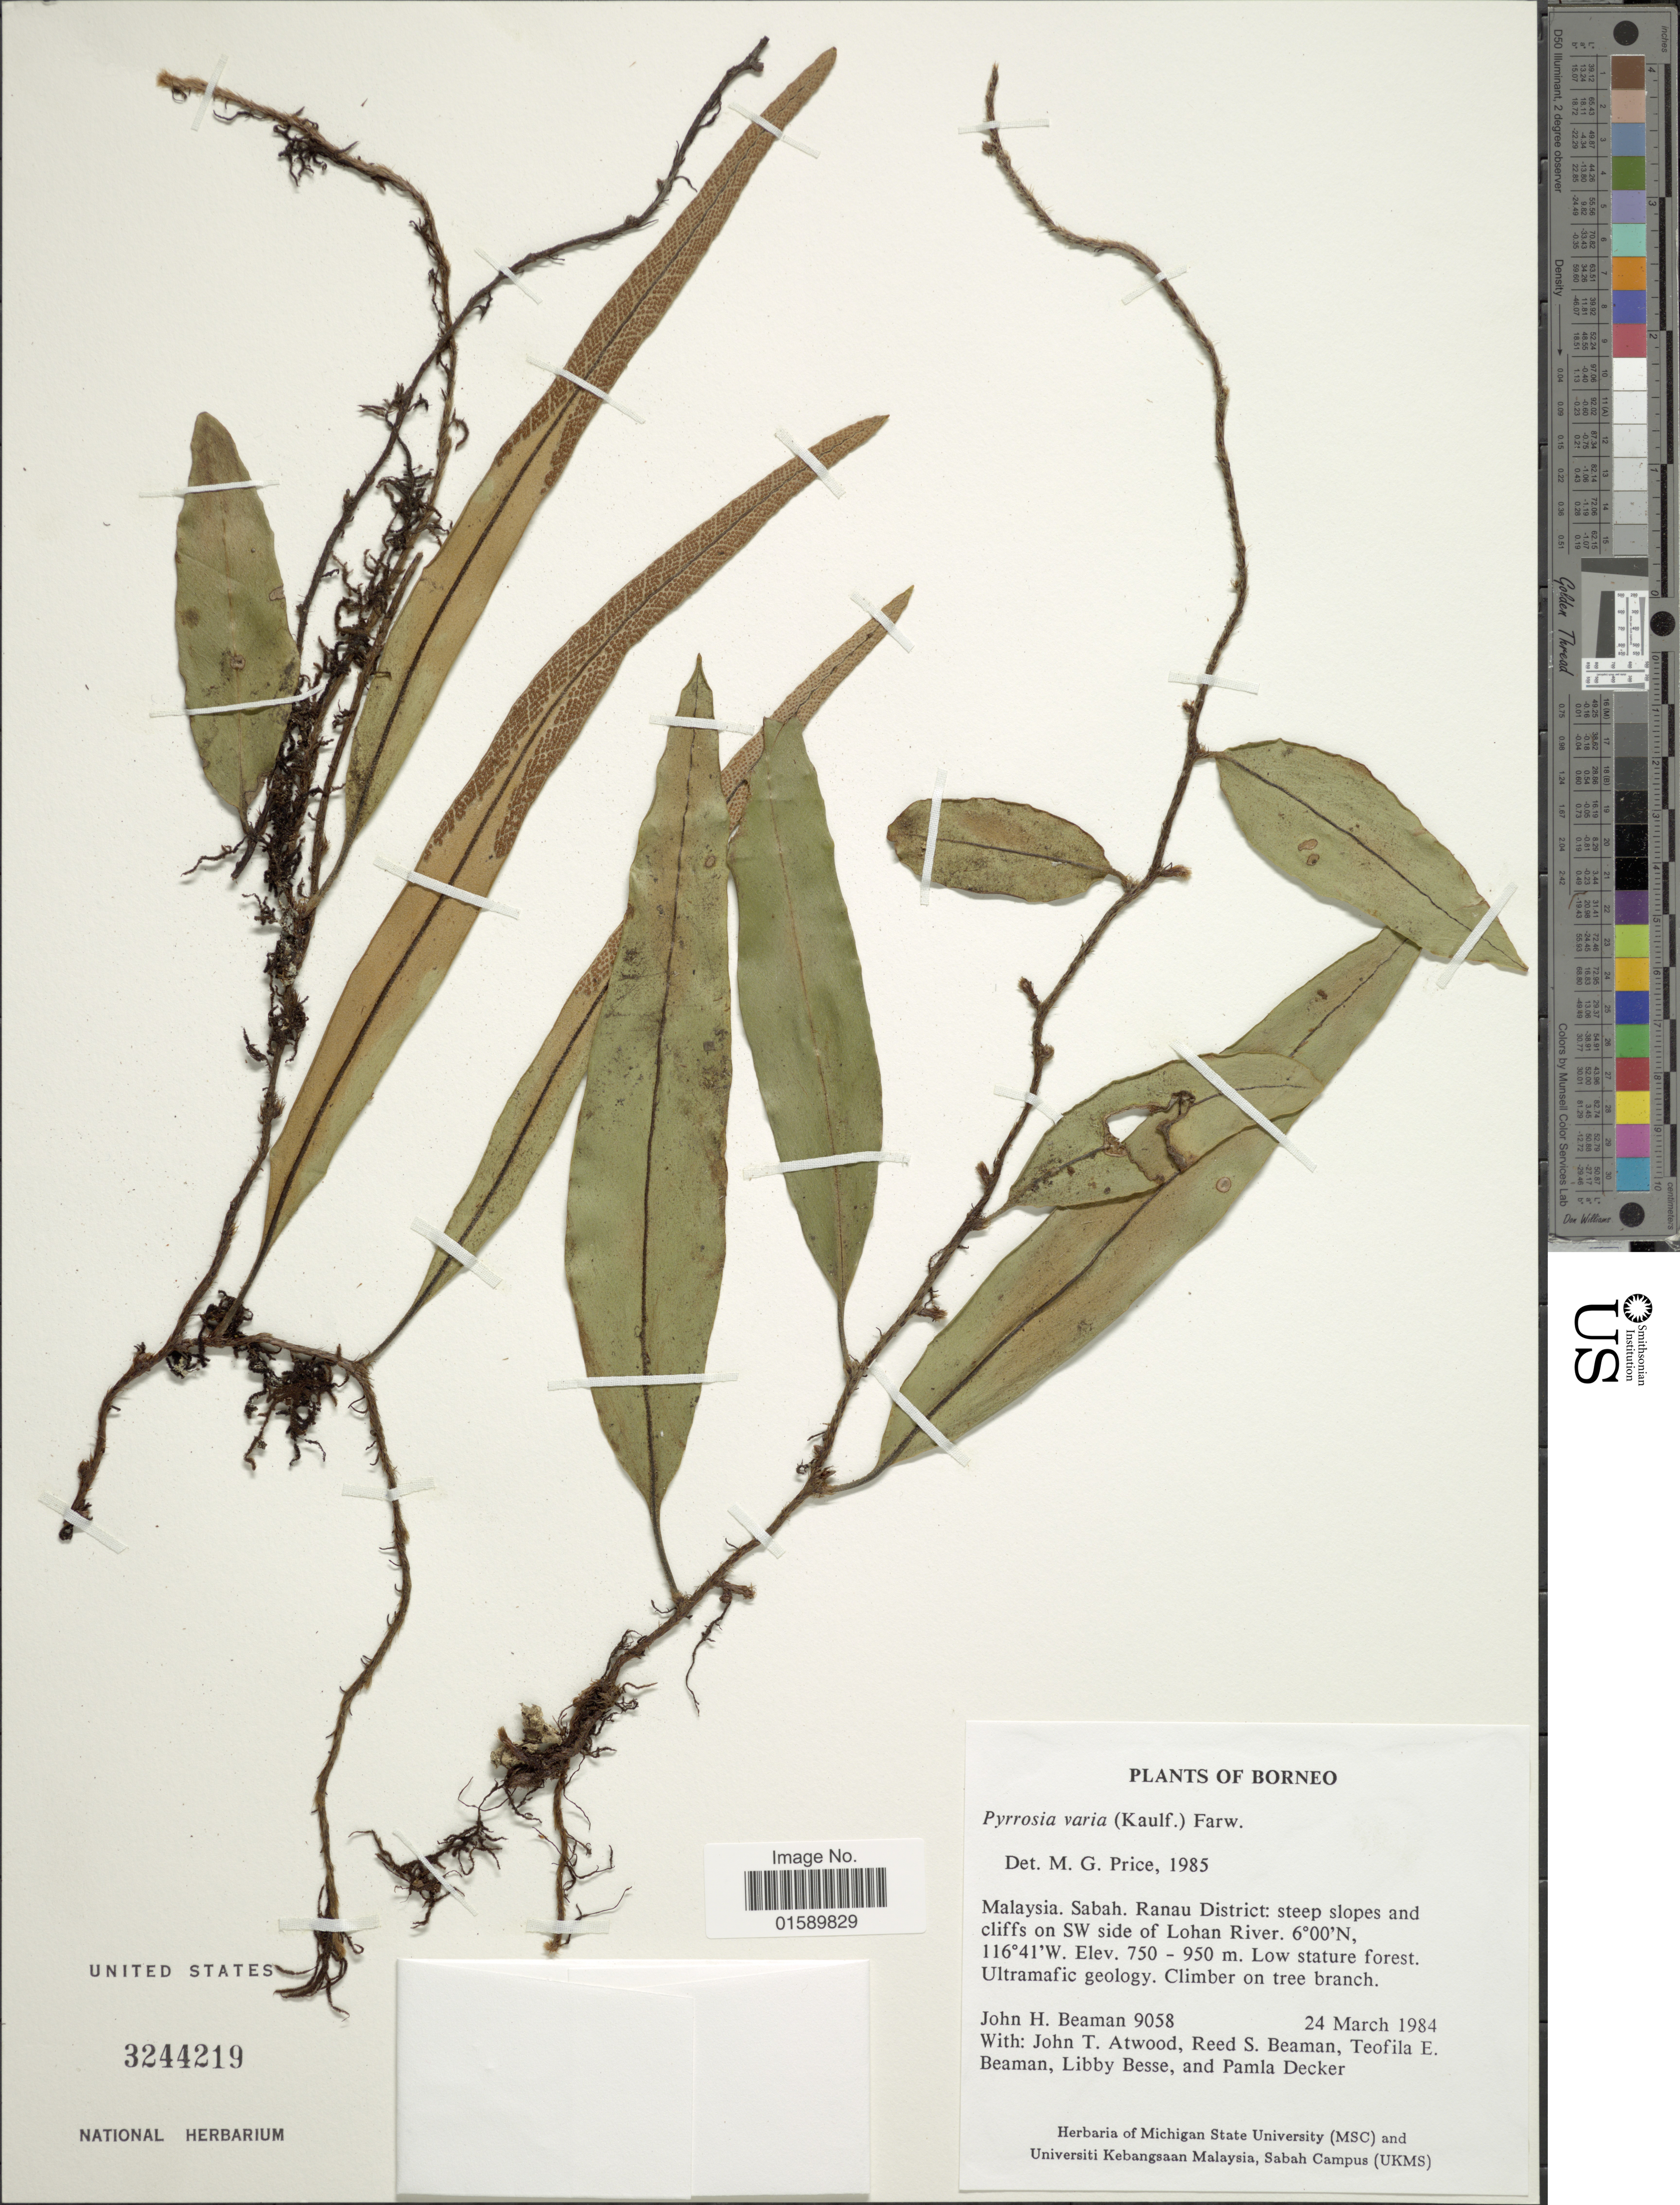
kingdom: Plantae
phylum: Tracheophyta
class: Polypodiopsida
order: Polypodiales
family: Polypodiaceae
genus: Pyrrosia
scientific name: Pyrrosia varia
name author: (Kaulf.) Farw.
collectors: J. H. Beaman, J. T. Atwood, R. S. Beaman, T. E. Beaman & et al.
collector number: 9058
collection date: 1984-03-24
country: Malaysia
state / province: Sabah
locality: Borneo, Malaysia, Sabah, Ranau District: Steep slopes and cliffs SW of side of Lohan River.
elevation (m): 750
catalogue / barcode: US 3244219